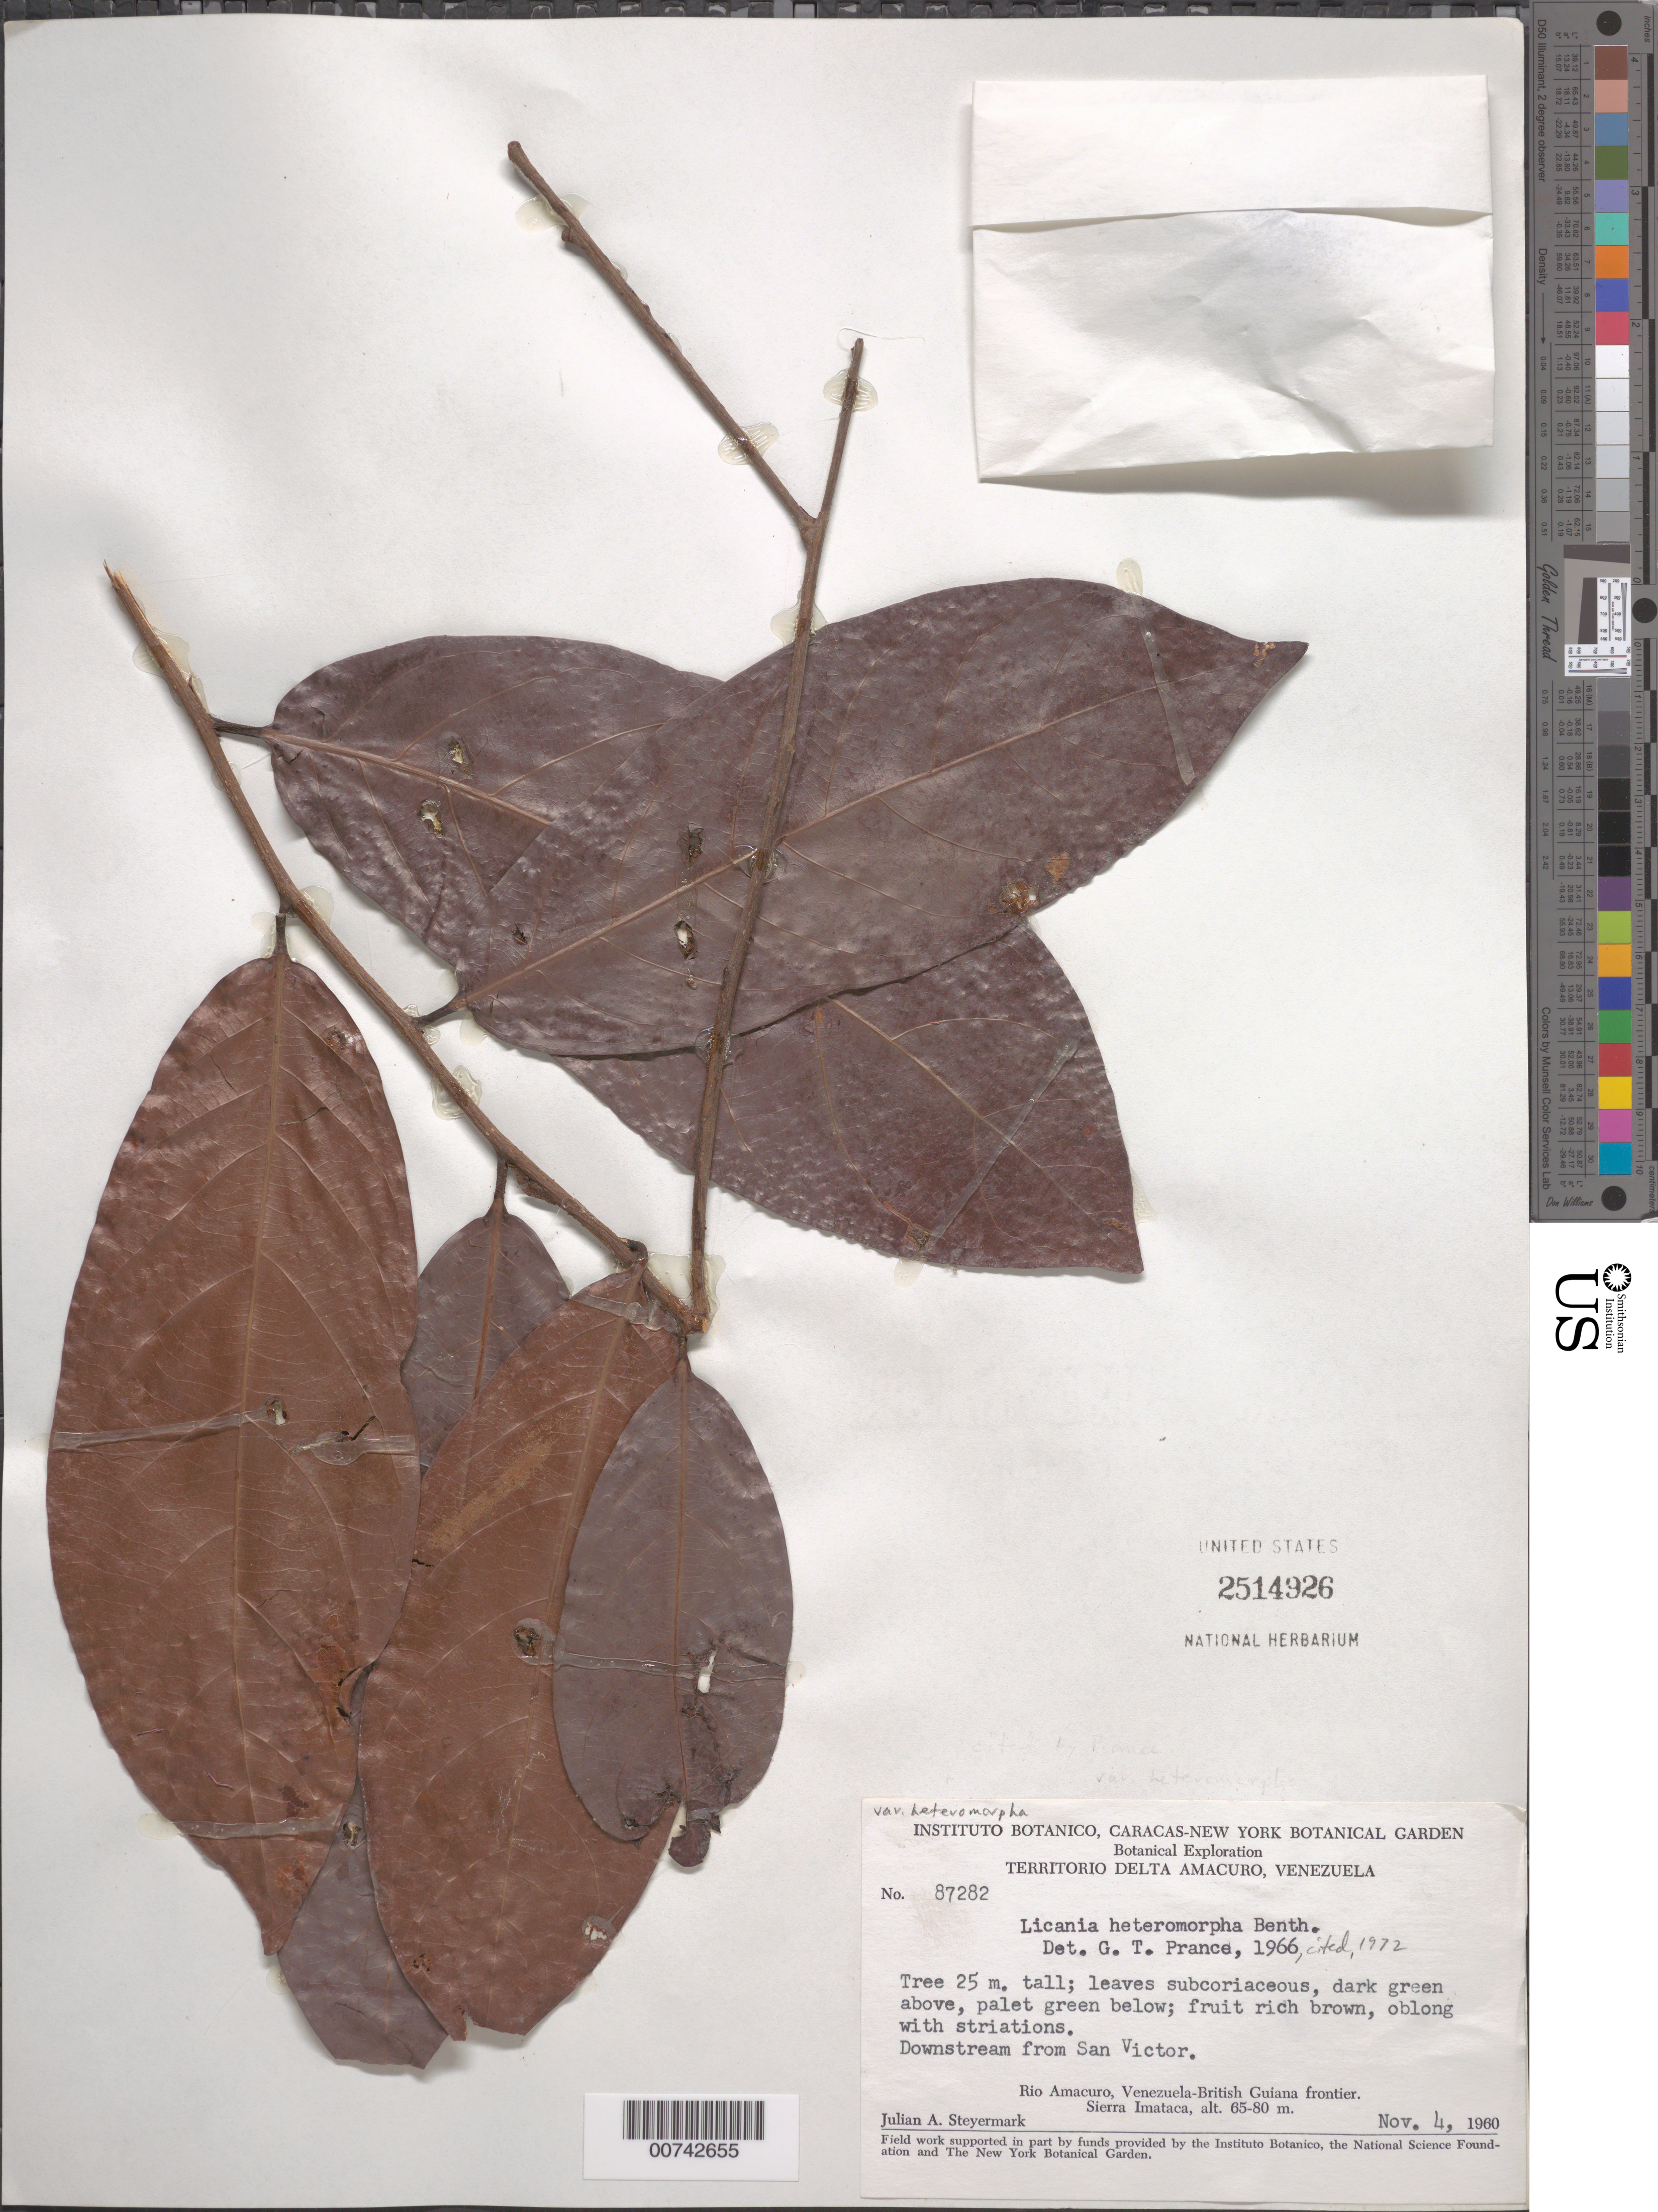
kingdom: Plantae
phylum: Tracheophyta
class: Magnoliopsida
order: Malpighiales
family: Chrysobalanaceae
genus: Hymenopus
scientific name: Hymenopus heteromorphus var. heteromorphus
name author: (Benth.) Sothers & Prance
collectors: J. Steyermark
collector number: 87282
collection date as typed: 4-Nov-60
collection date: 1960-11-04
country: Venezuela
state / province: Delta Amacuro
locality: Río Amacuro, Venezuela-British Guiana frontier, Sierra Imataca, downstream from San Victor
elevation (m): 65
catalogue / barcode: US 2514926